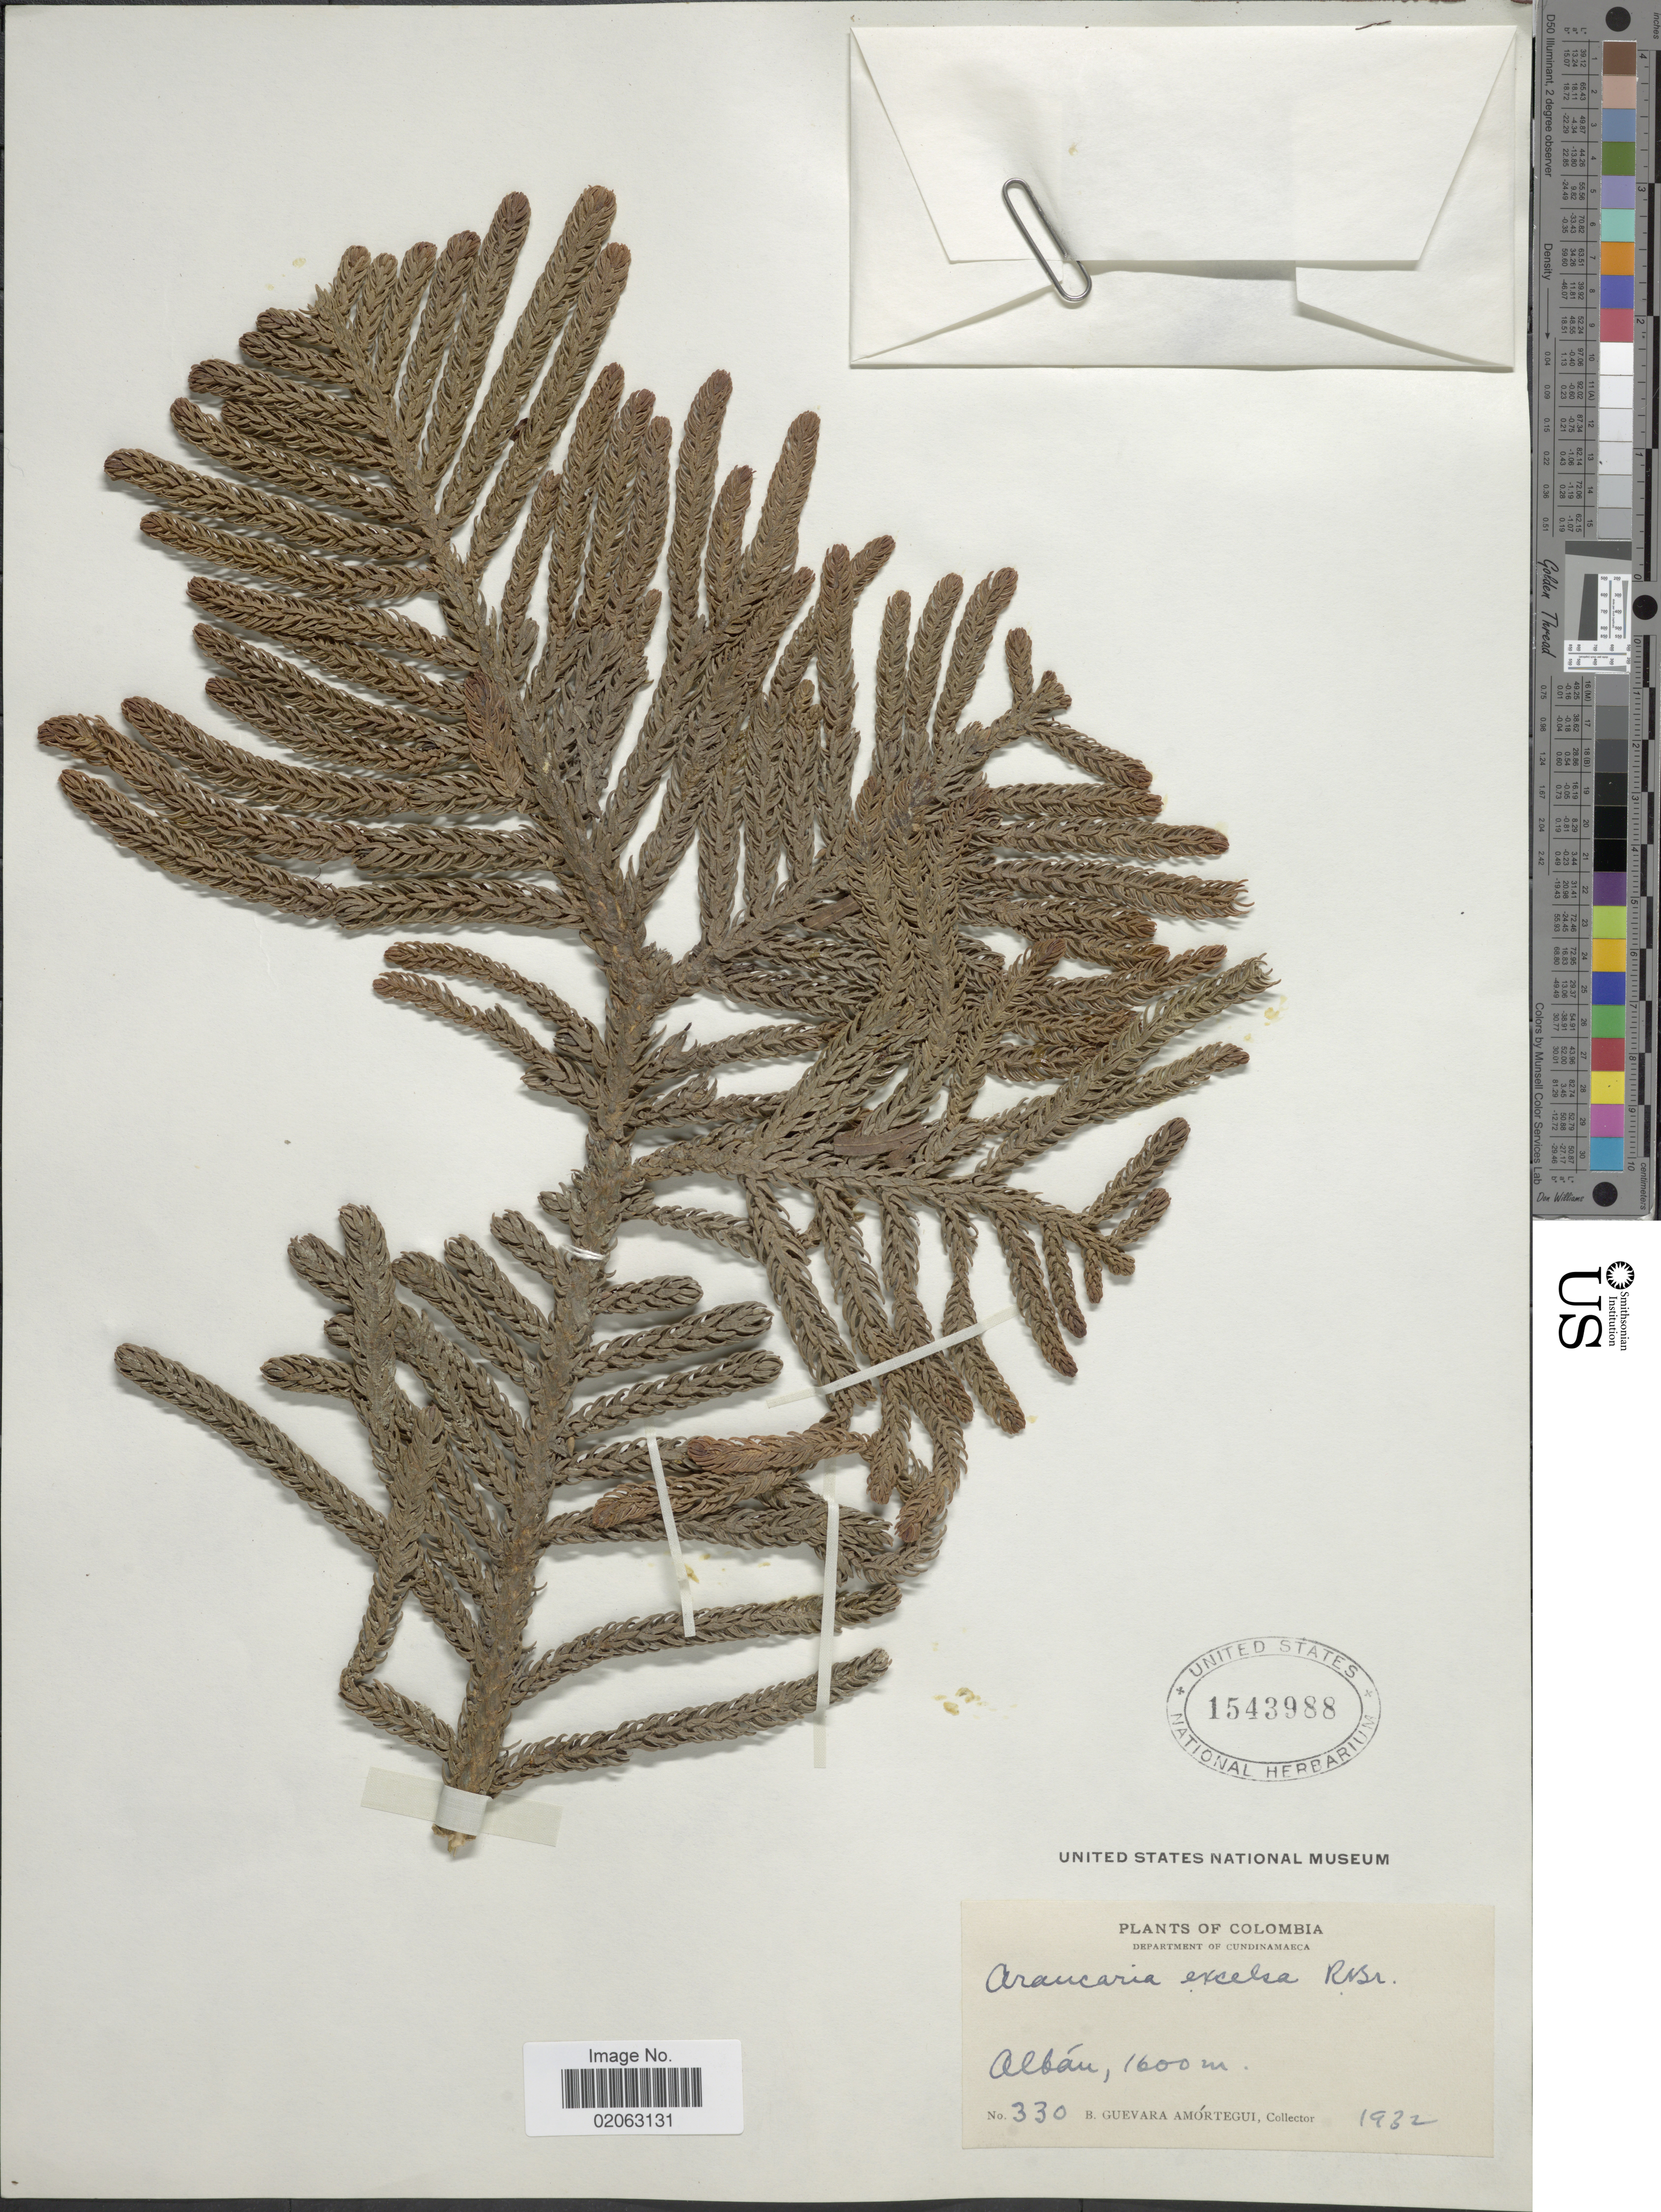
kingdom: Plantae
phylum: Tracheophyta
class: Pinopsida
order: Pinales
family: Araucariaceae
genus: Araucaria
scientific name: Araucaria heterophylla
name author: (Salisb.) Franco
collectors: B. Guevara Amortegui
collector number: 330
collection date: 1932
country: Colombia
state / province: Cundinamarca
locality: Albán.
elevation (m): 1600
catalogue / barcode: US 1543988